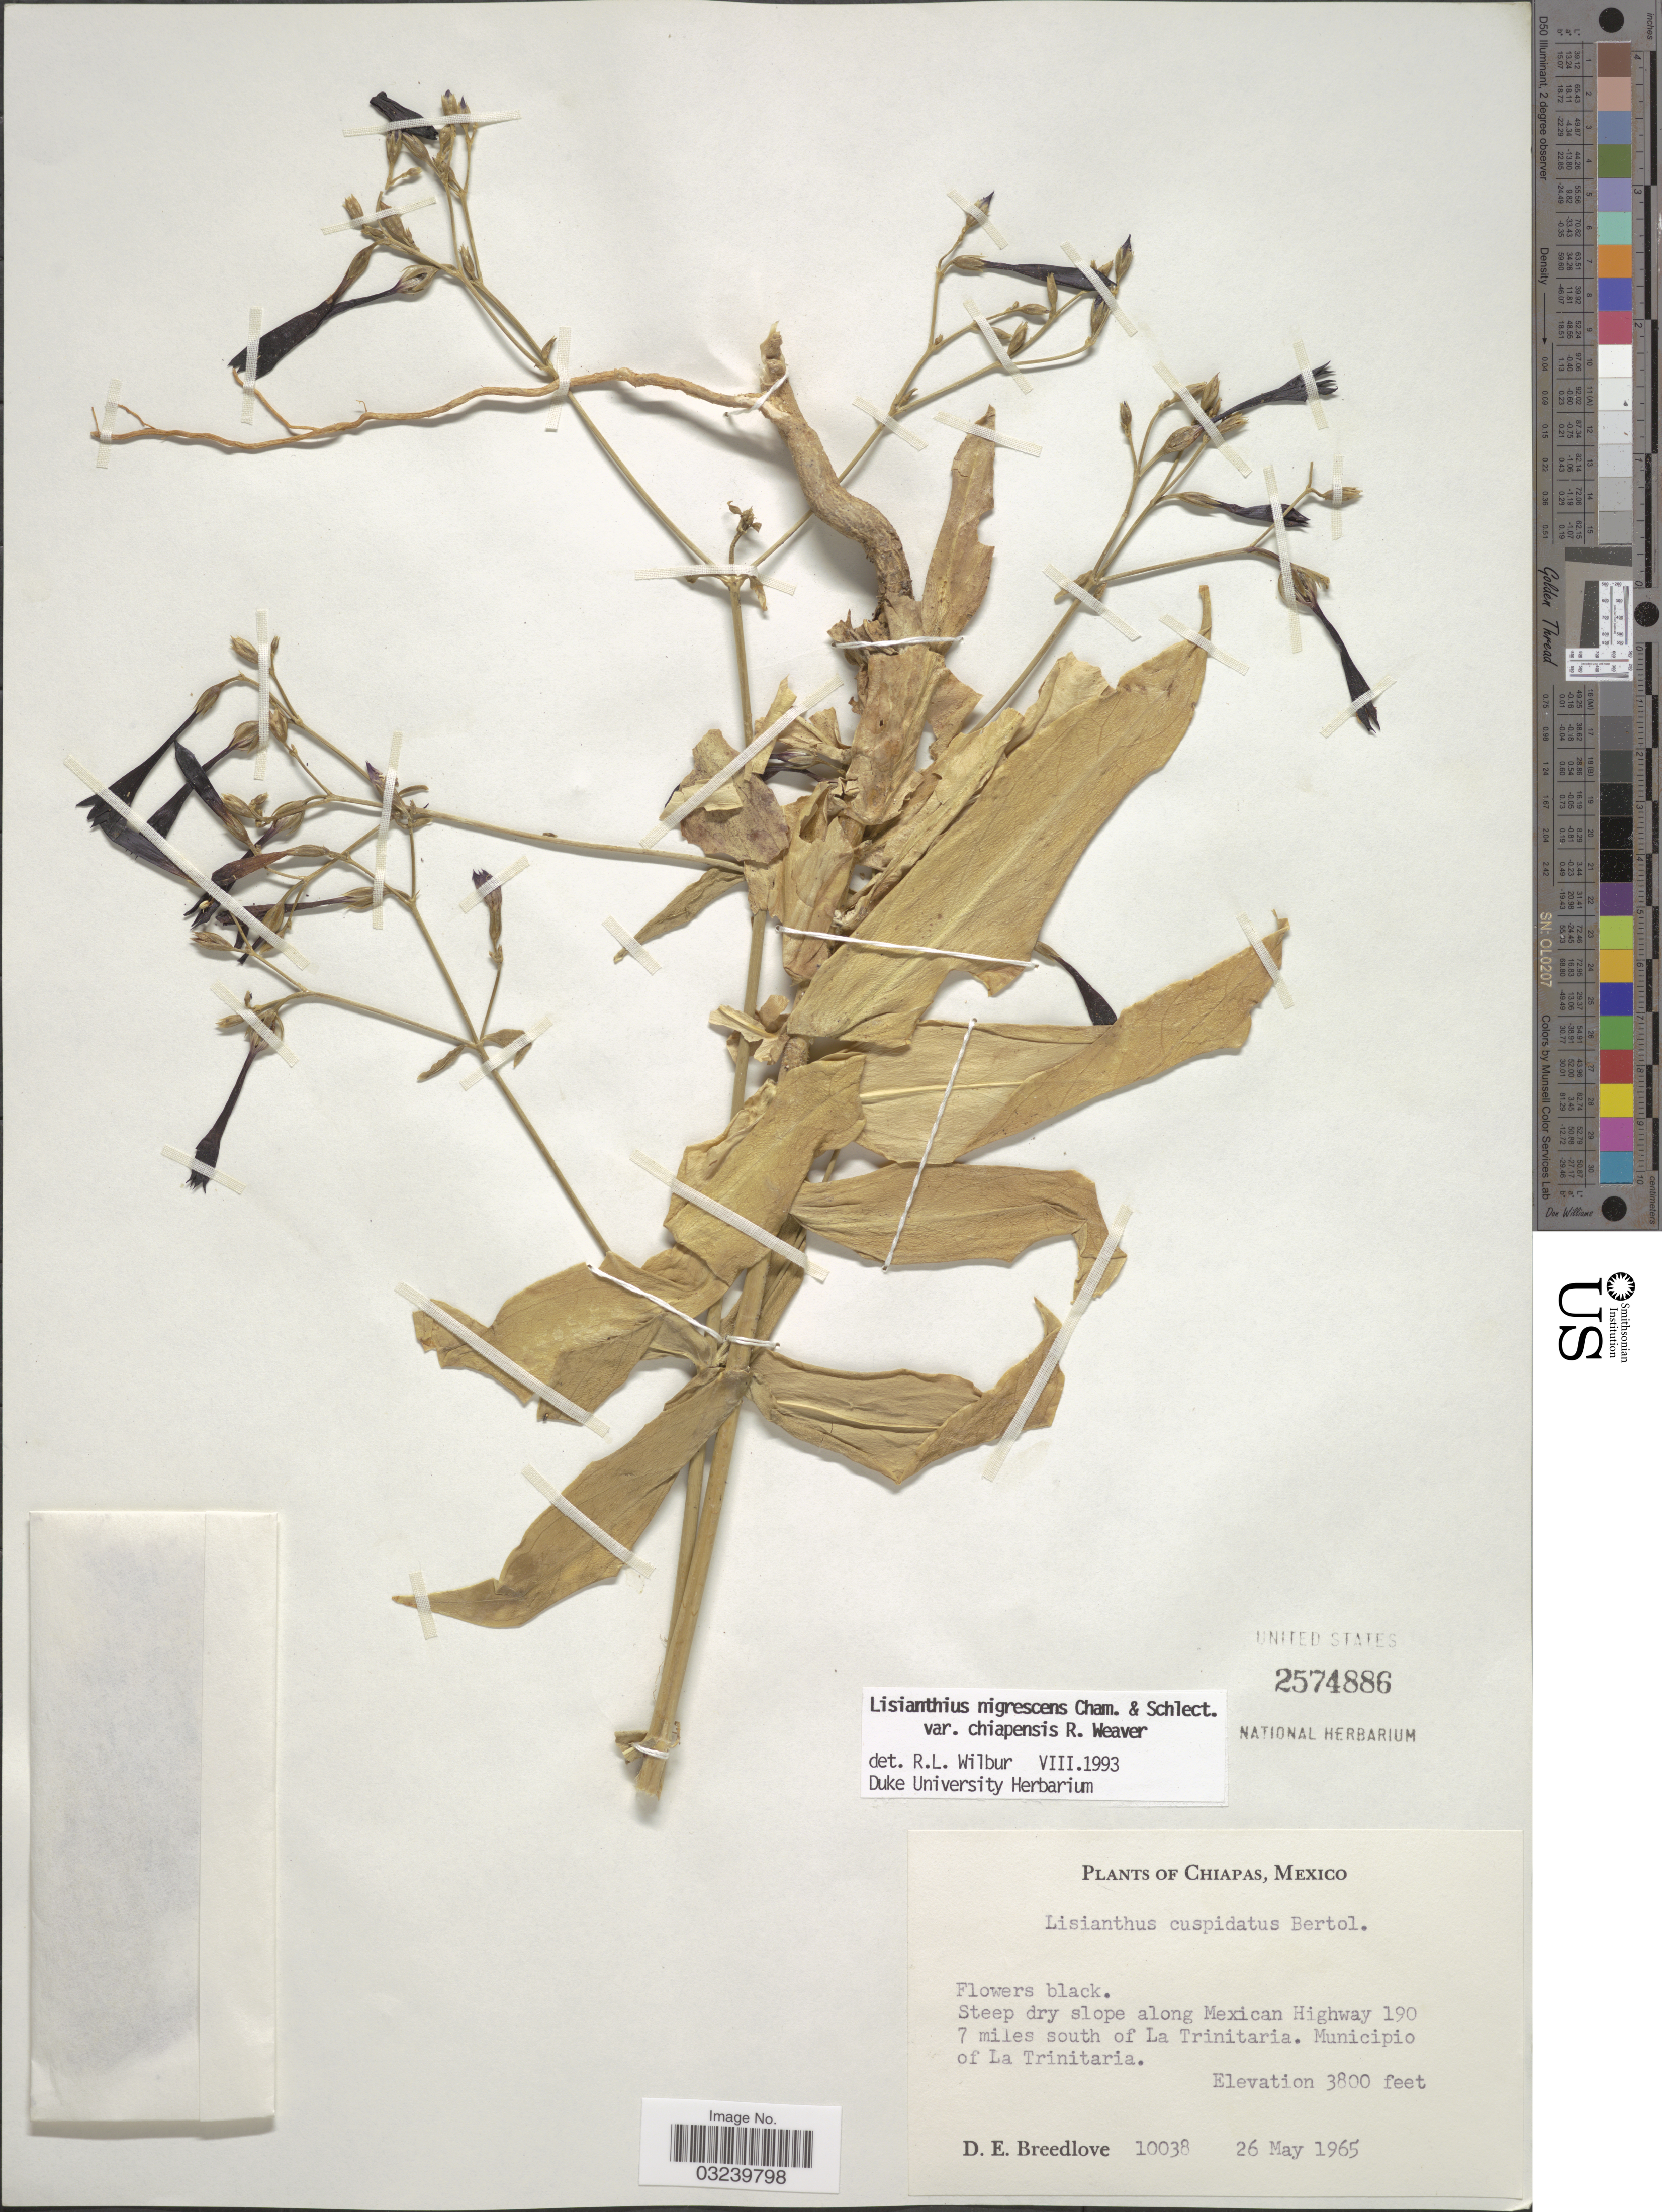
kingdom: Plantae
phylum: Tracheophyta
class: Magnoliopsida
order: Gentianales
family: Gentianaceae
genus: Lisianthius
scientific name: Lisianthius nigrescens var. chiapensis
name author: Weaver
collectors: D. E. Breedlove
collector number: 10038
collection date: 1965-05-26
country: Mexico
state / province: Chiapas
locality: Steep dry slope along Mexican Highway 190 7 miles south of La Trinitaria. Municipio of La Trinitaria.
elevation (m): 1158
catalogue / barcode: US 2574886